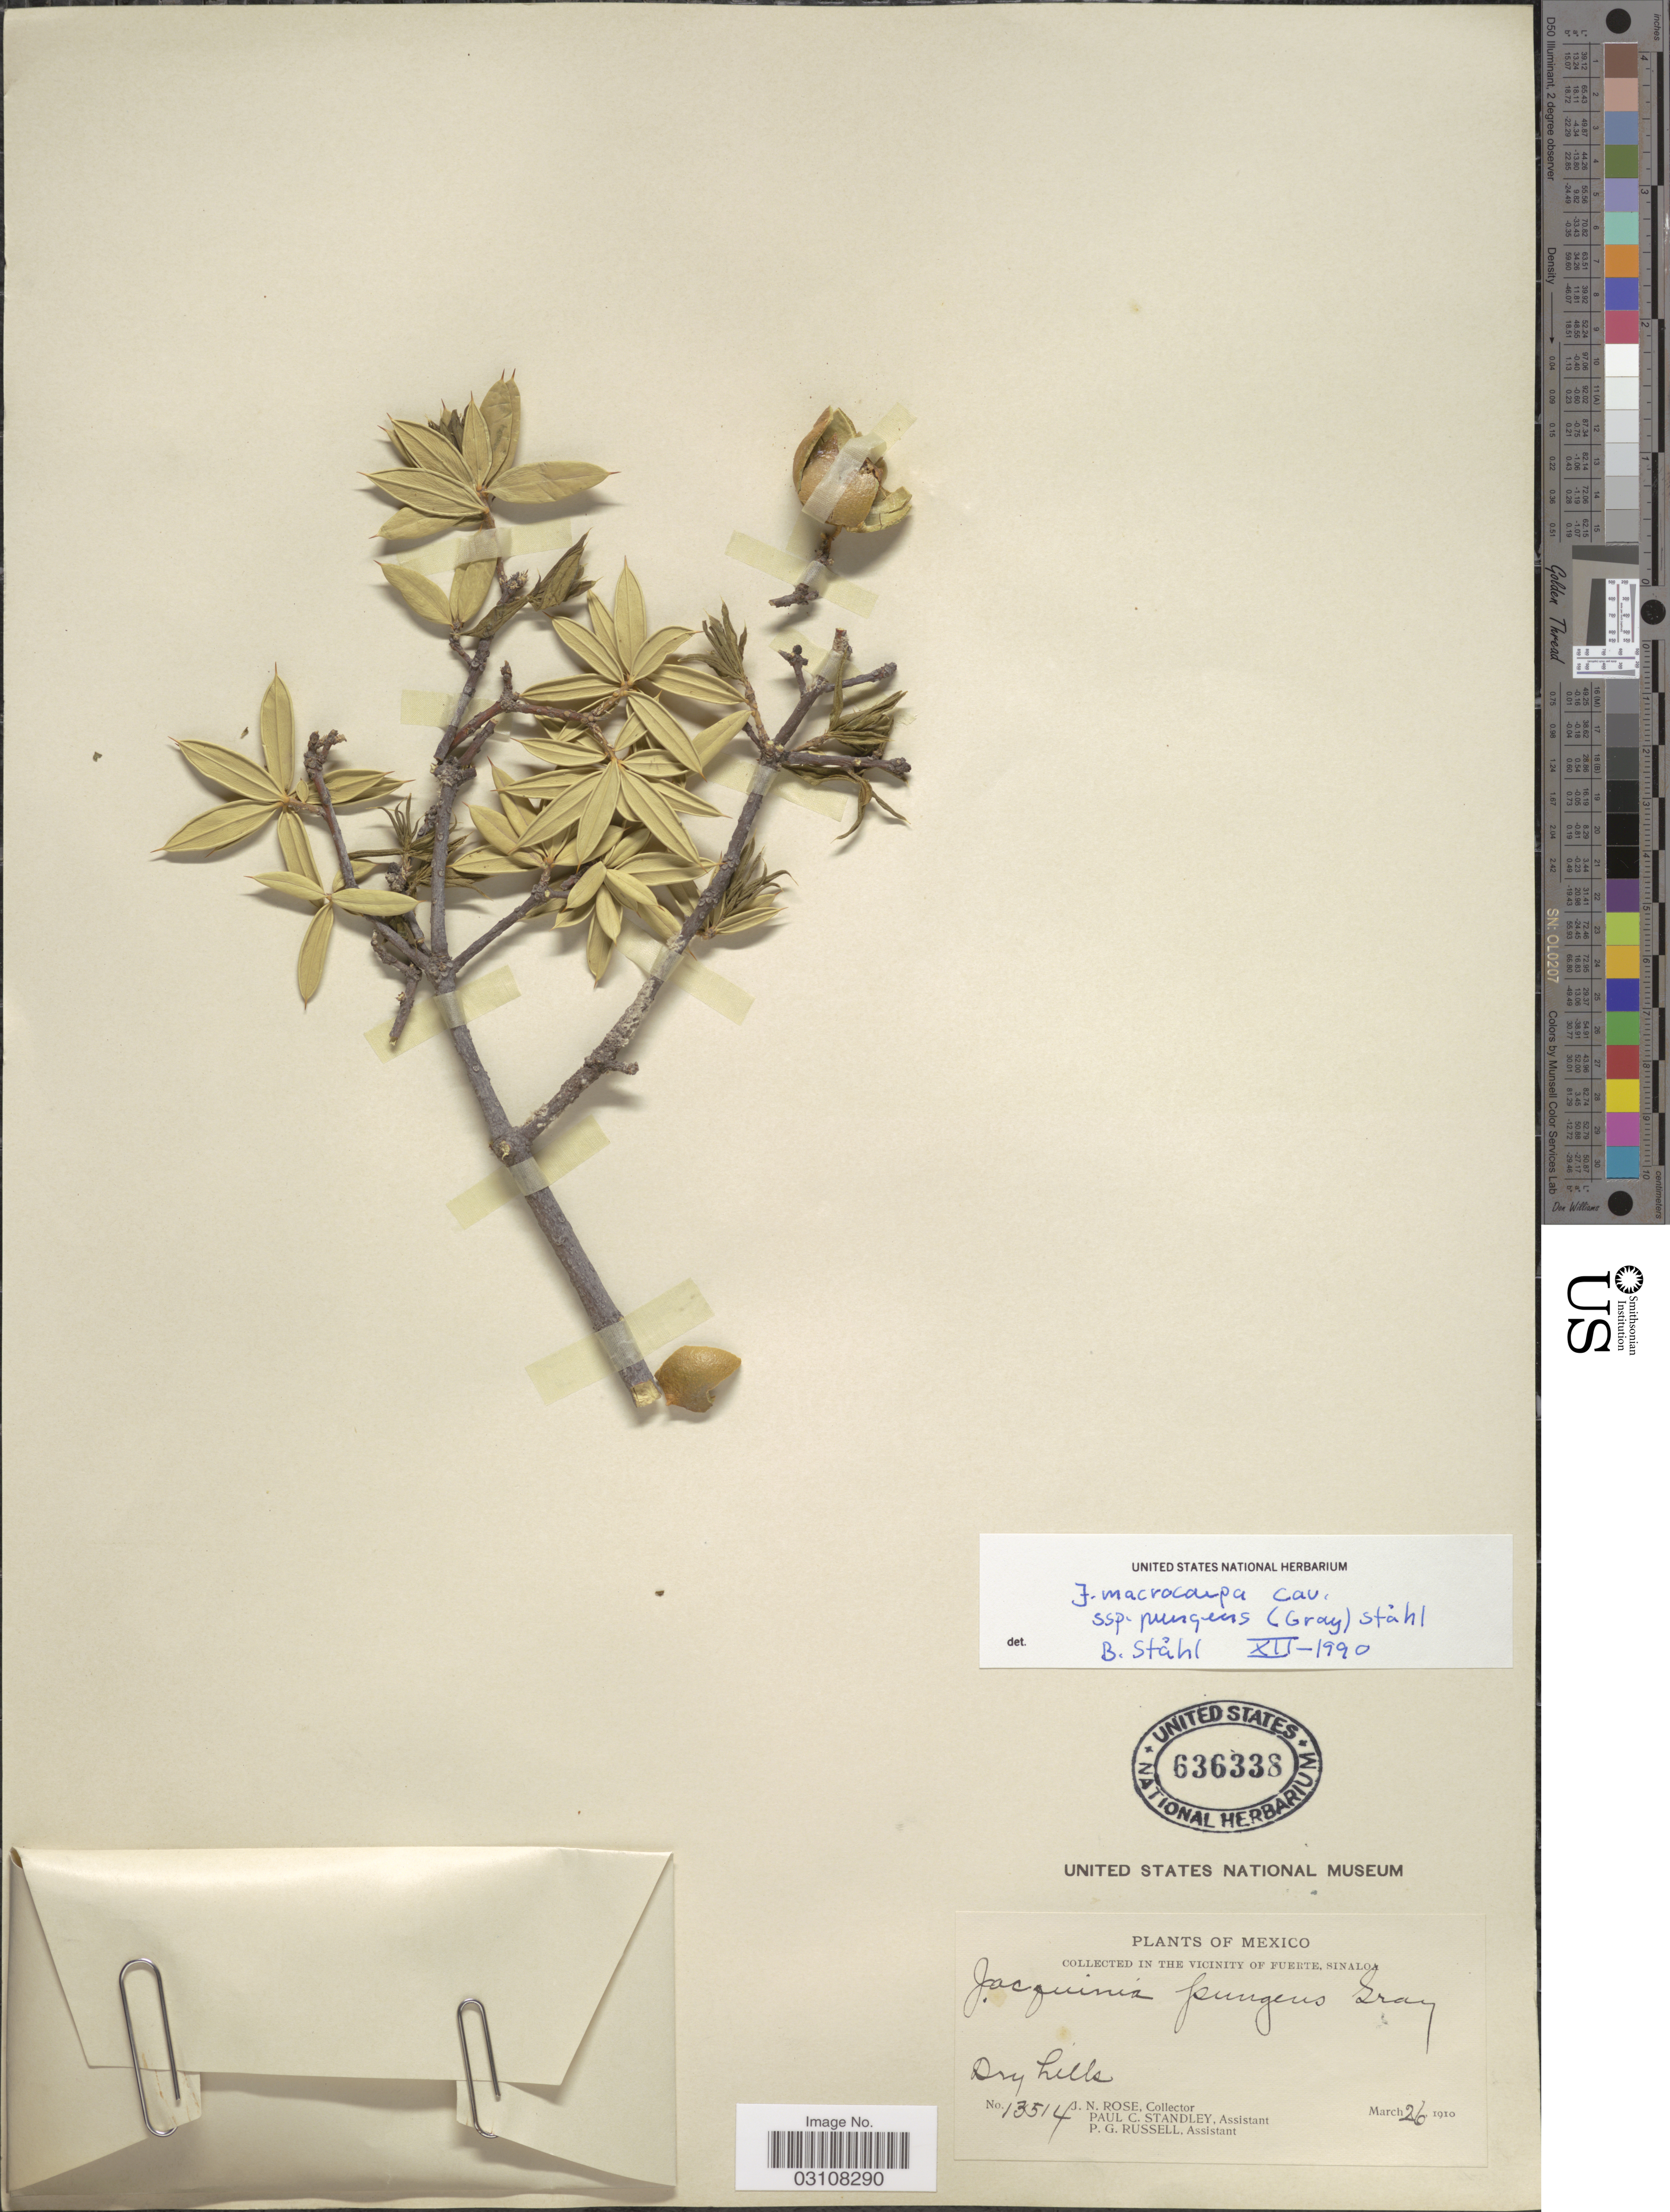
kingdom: Plantae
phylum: Tracheophyta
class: Magnoliopsida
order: Ericales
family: Primulaceae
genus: Jacquinia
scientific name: Jacquinia macrocarpa subsp. pungens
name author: Cav.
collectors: J. N. Rose, P. C. Standley & P. G. Russell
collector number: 13514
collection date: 1910-03-26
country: Mexico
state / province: Sinaloa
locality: In the Vicinity of Fuerte.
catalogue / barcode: US 636338